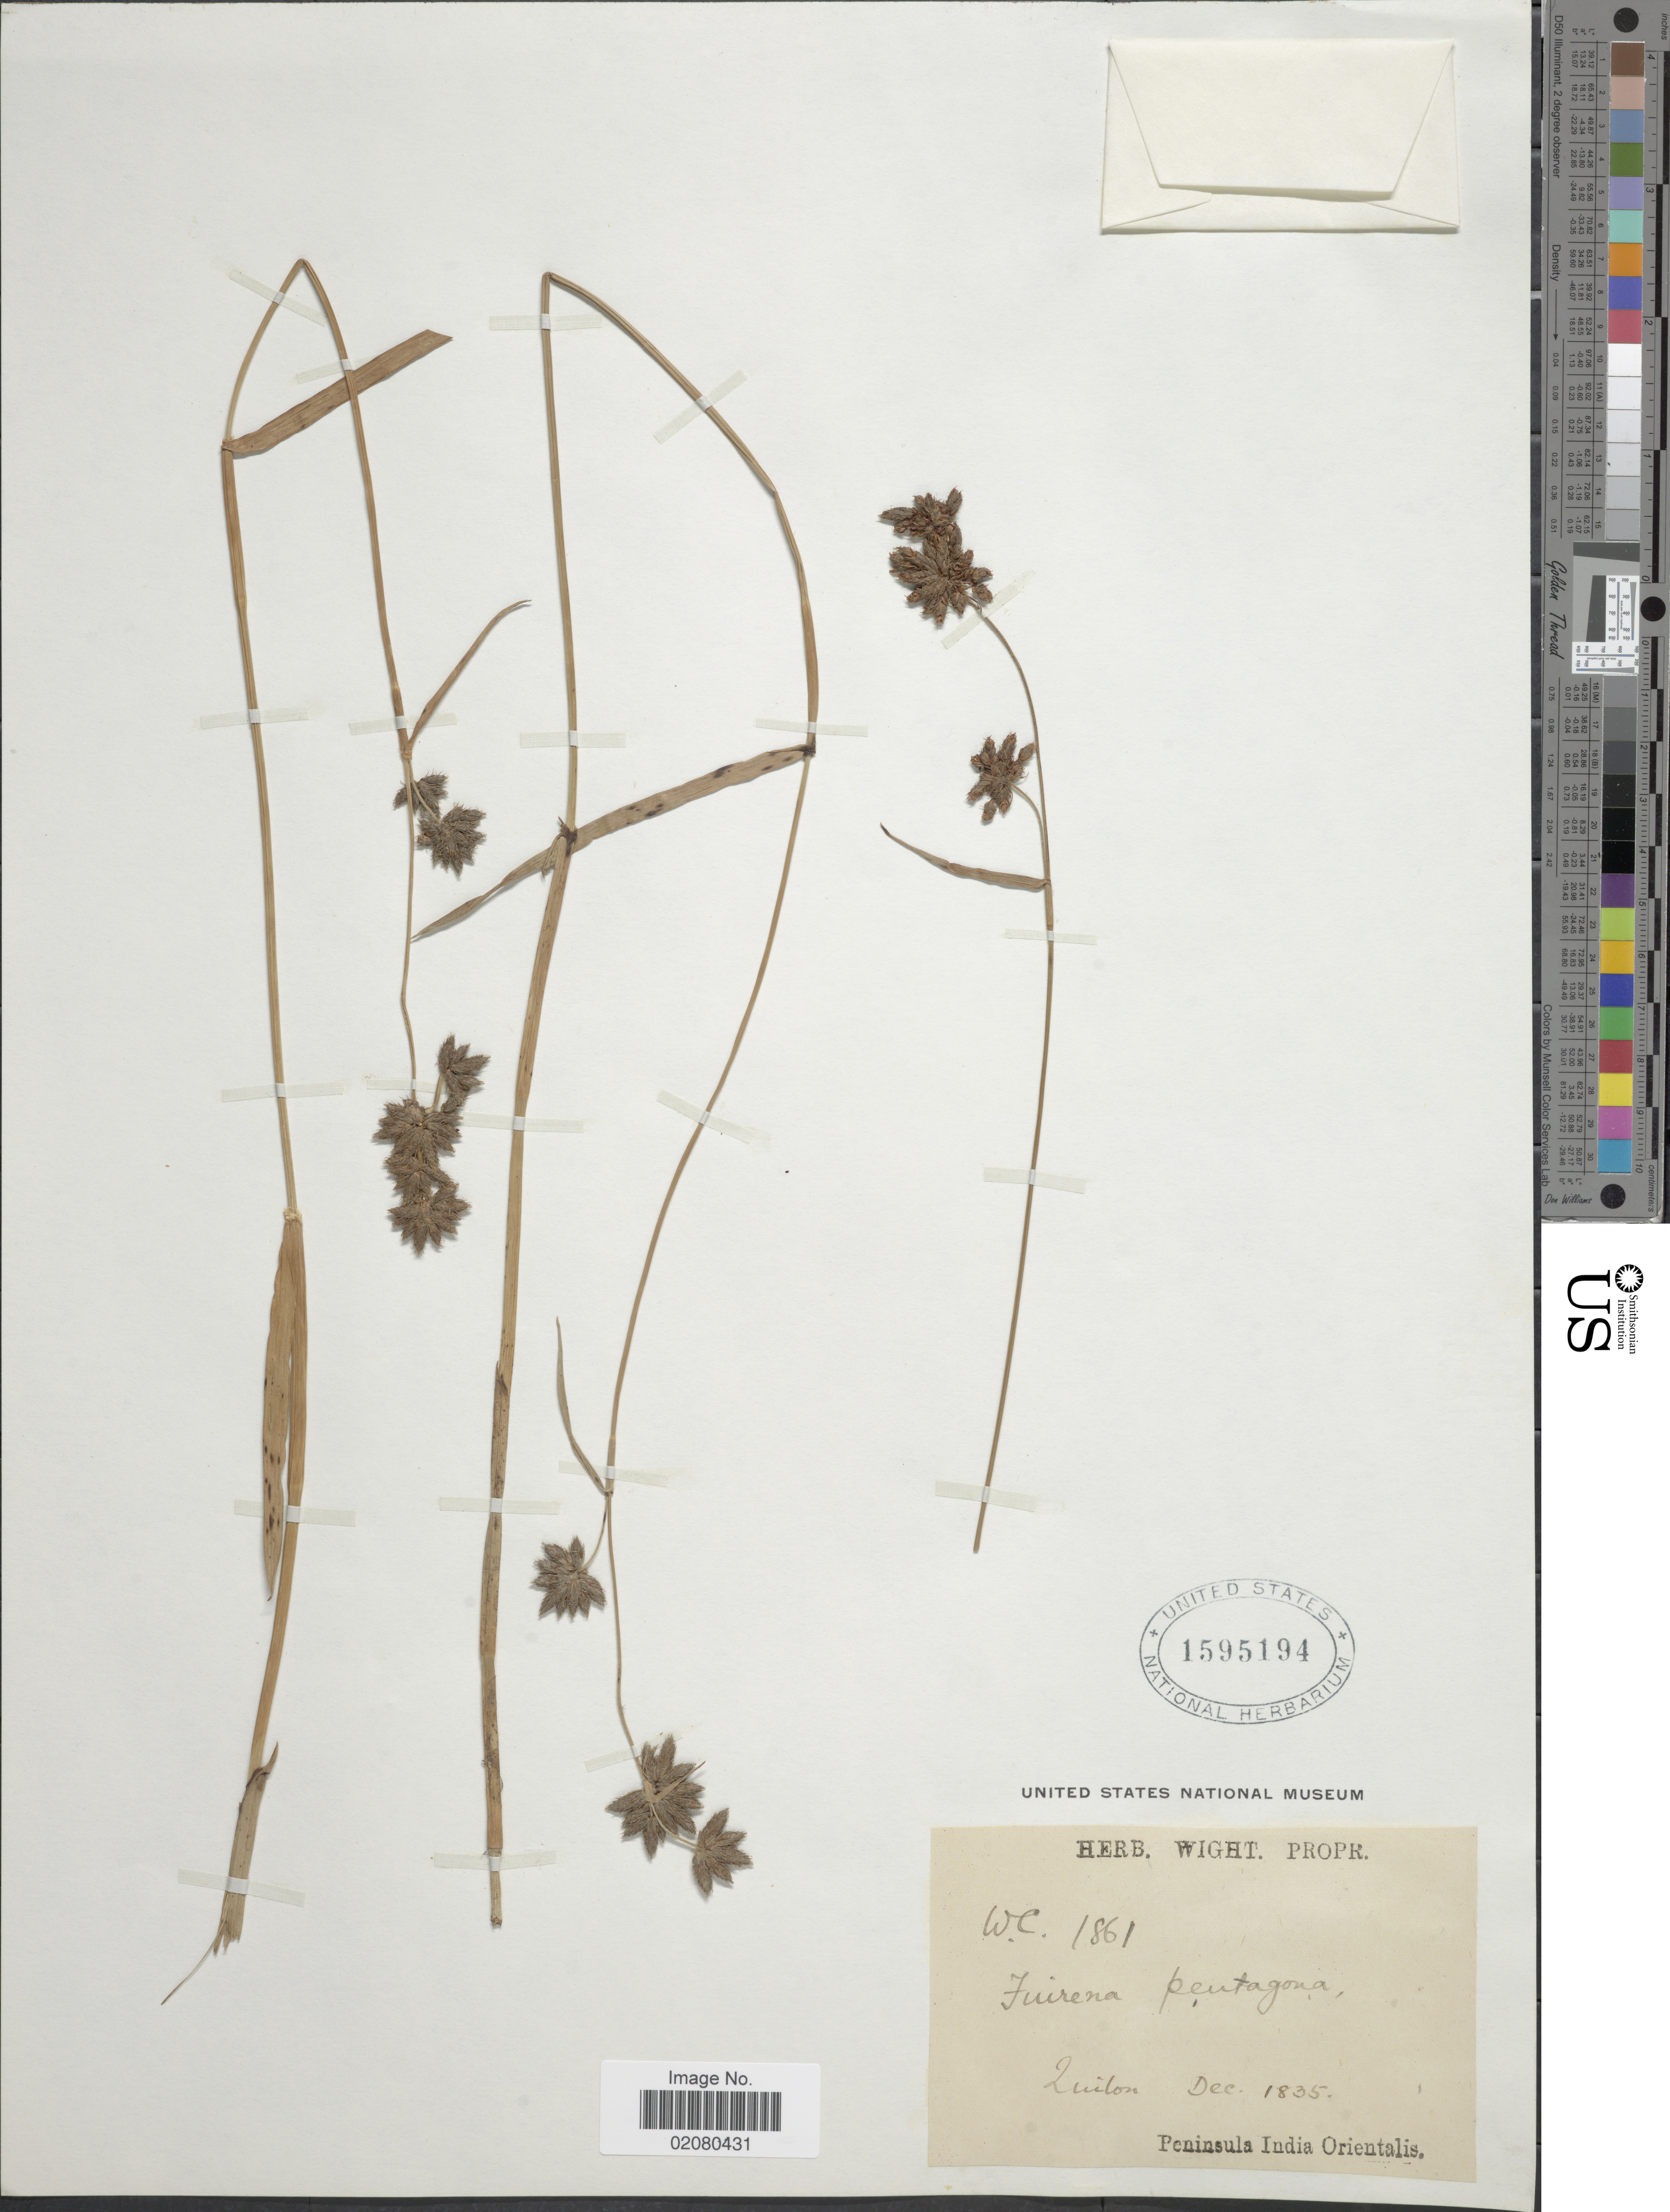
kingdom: Plantae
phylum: Tracheophyta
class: Liliopsida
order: Poales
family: Cyperaceae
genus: Fuirena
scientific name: Fuirena umbellata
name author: Rottb.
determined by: Strong, Mark T., (BOT), Smithsonian Institution - National Museum of Natural History (UNITED STATES)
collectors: ex Herb. Wight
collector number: W.C.1861?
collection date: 1835-12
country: India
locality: Zuilon, Peninsula India Orientalis.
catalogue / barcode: US 1595194